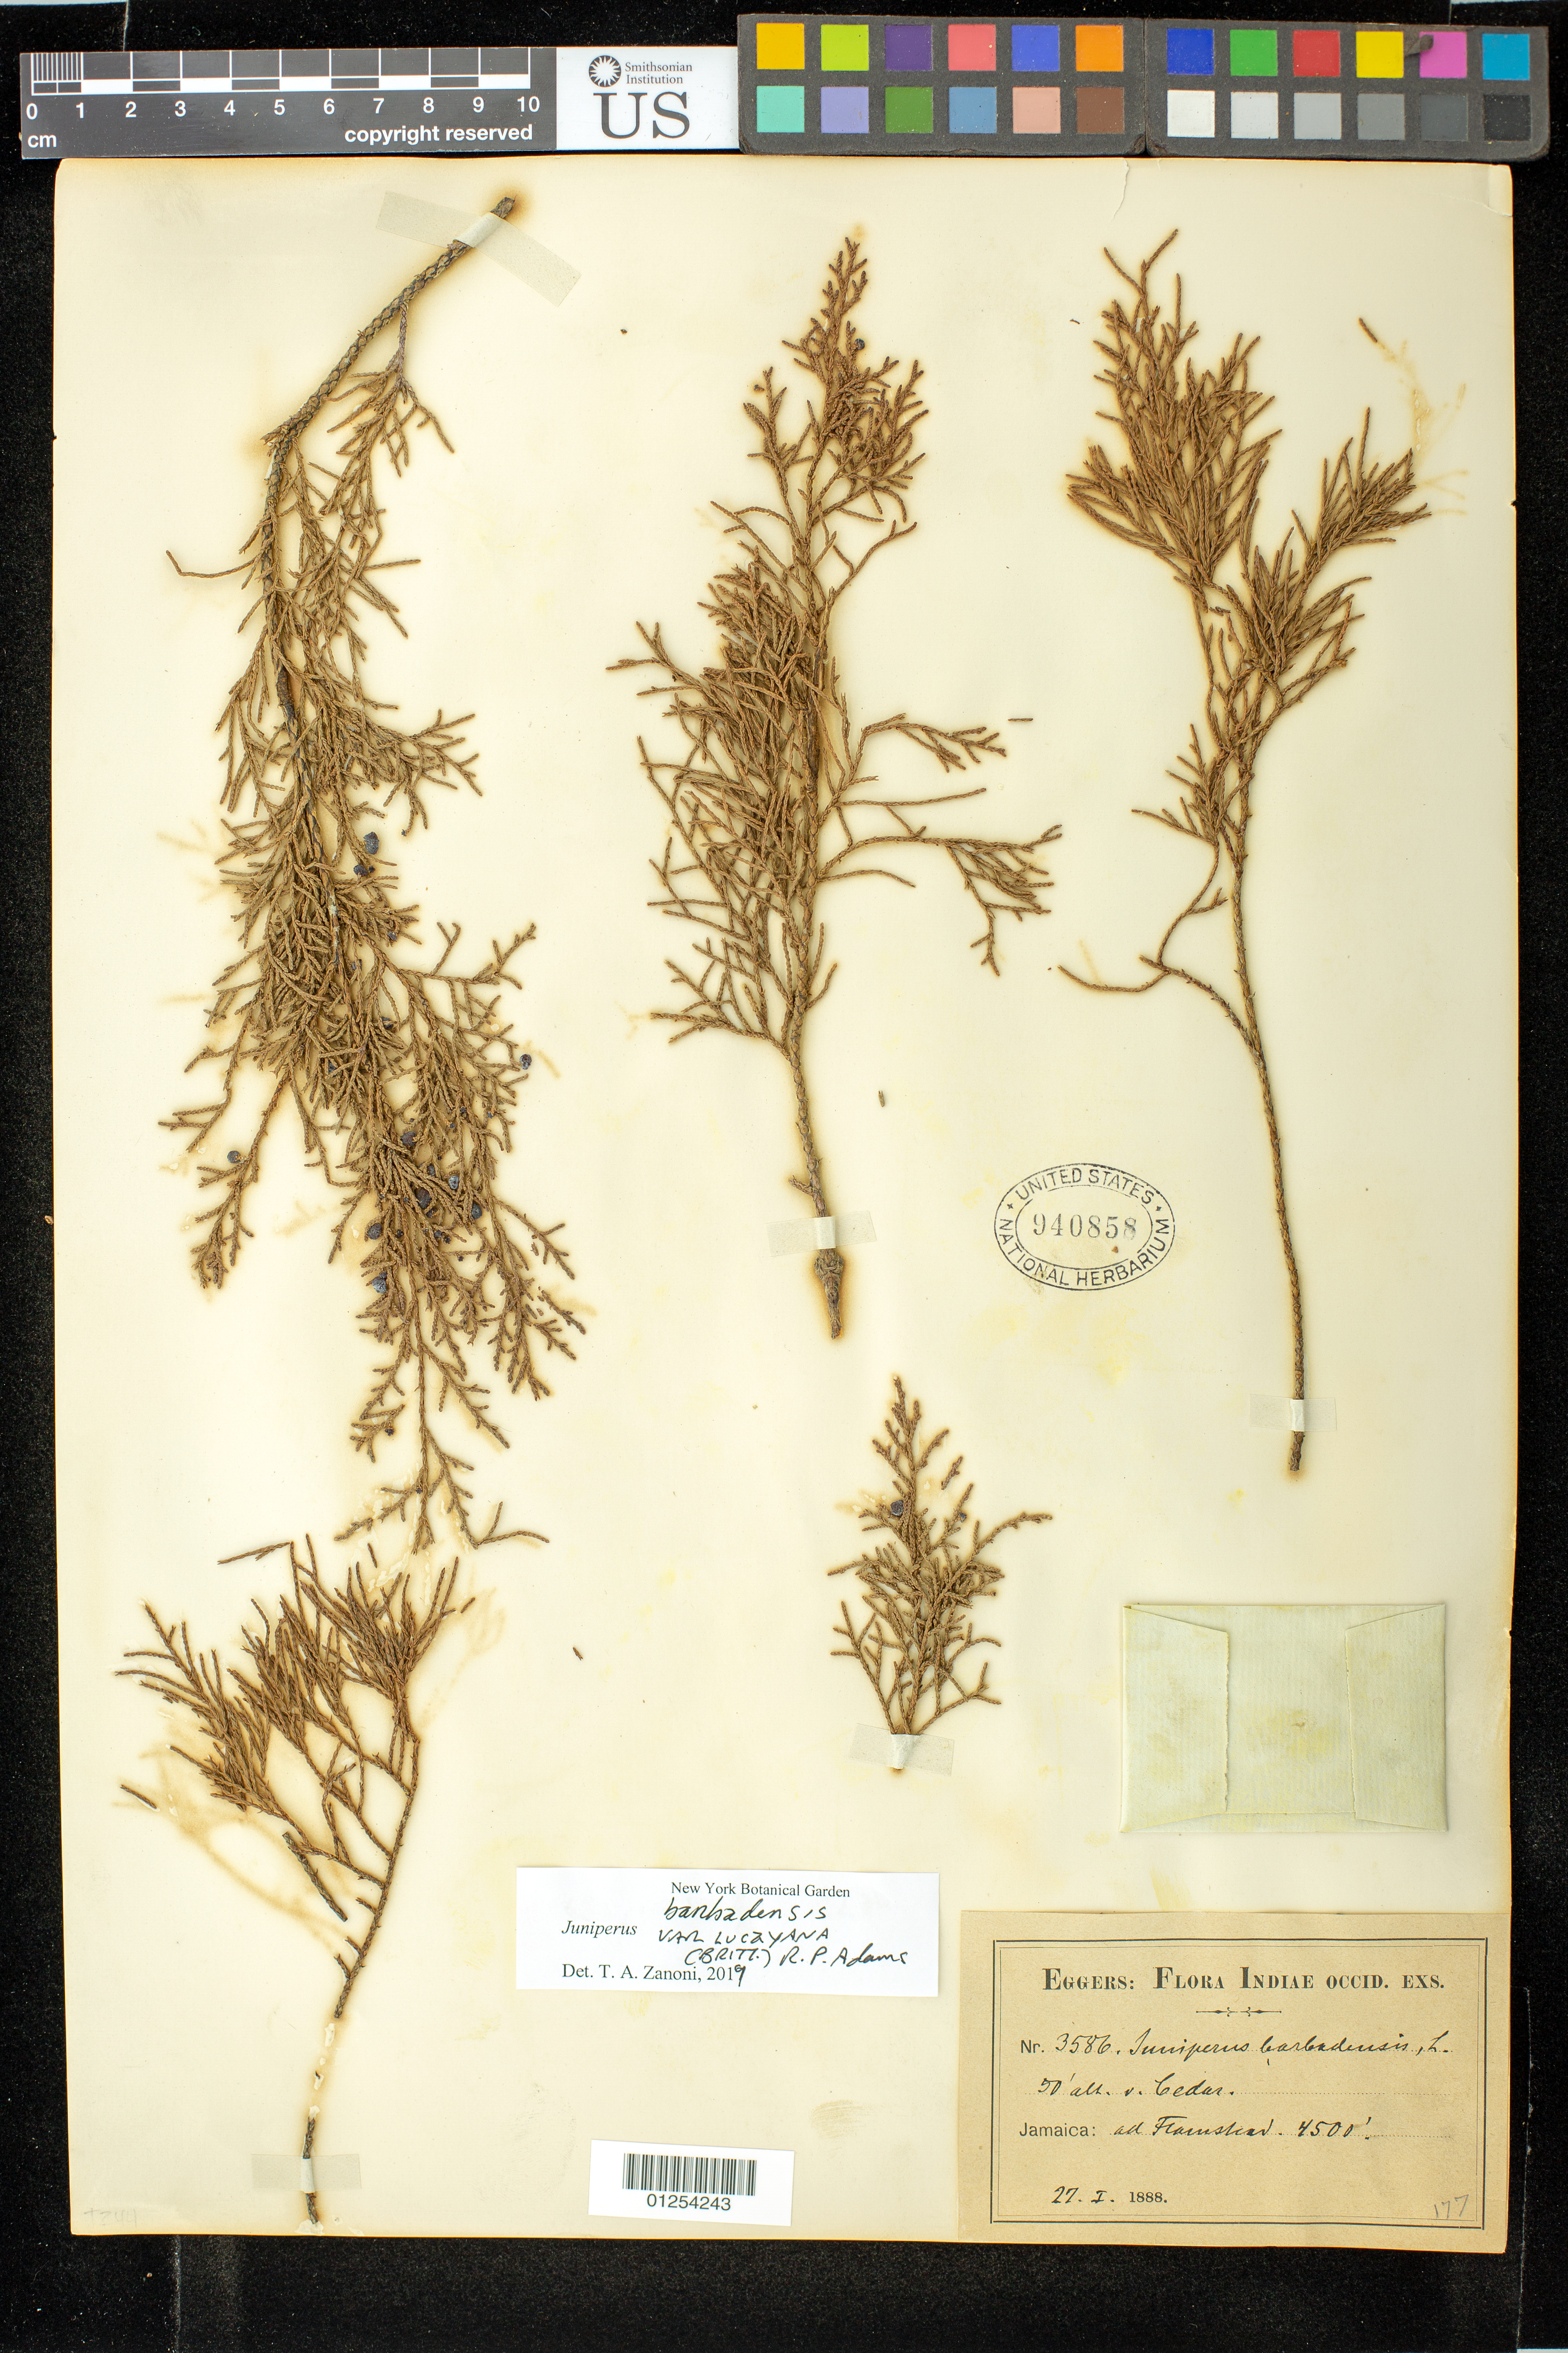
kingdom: Plantae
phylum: Tracheophyta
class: Pinopsida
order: Pinales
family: Cupressaceae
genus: Juniperus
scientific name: Juniperus barbadensis var. lucayana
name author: (Britton) R.P. Adams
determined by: Zanoni, T. A., (NY), New York Botanical Garden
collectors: H. F. A. von Eggers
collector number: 177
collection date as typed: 27 Jan 1888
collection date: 1888-01-27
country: Jamaica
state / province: Saint Mary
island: Jamaica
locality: ad Hamstead.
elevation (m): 1372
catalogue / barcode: US 940858